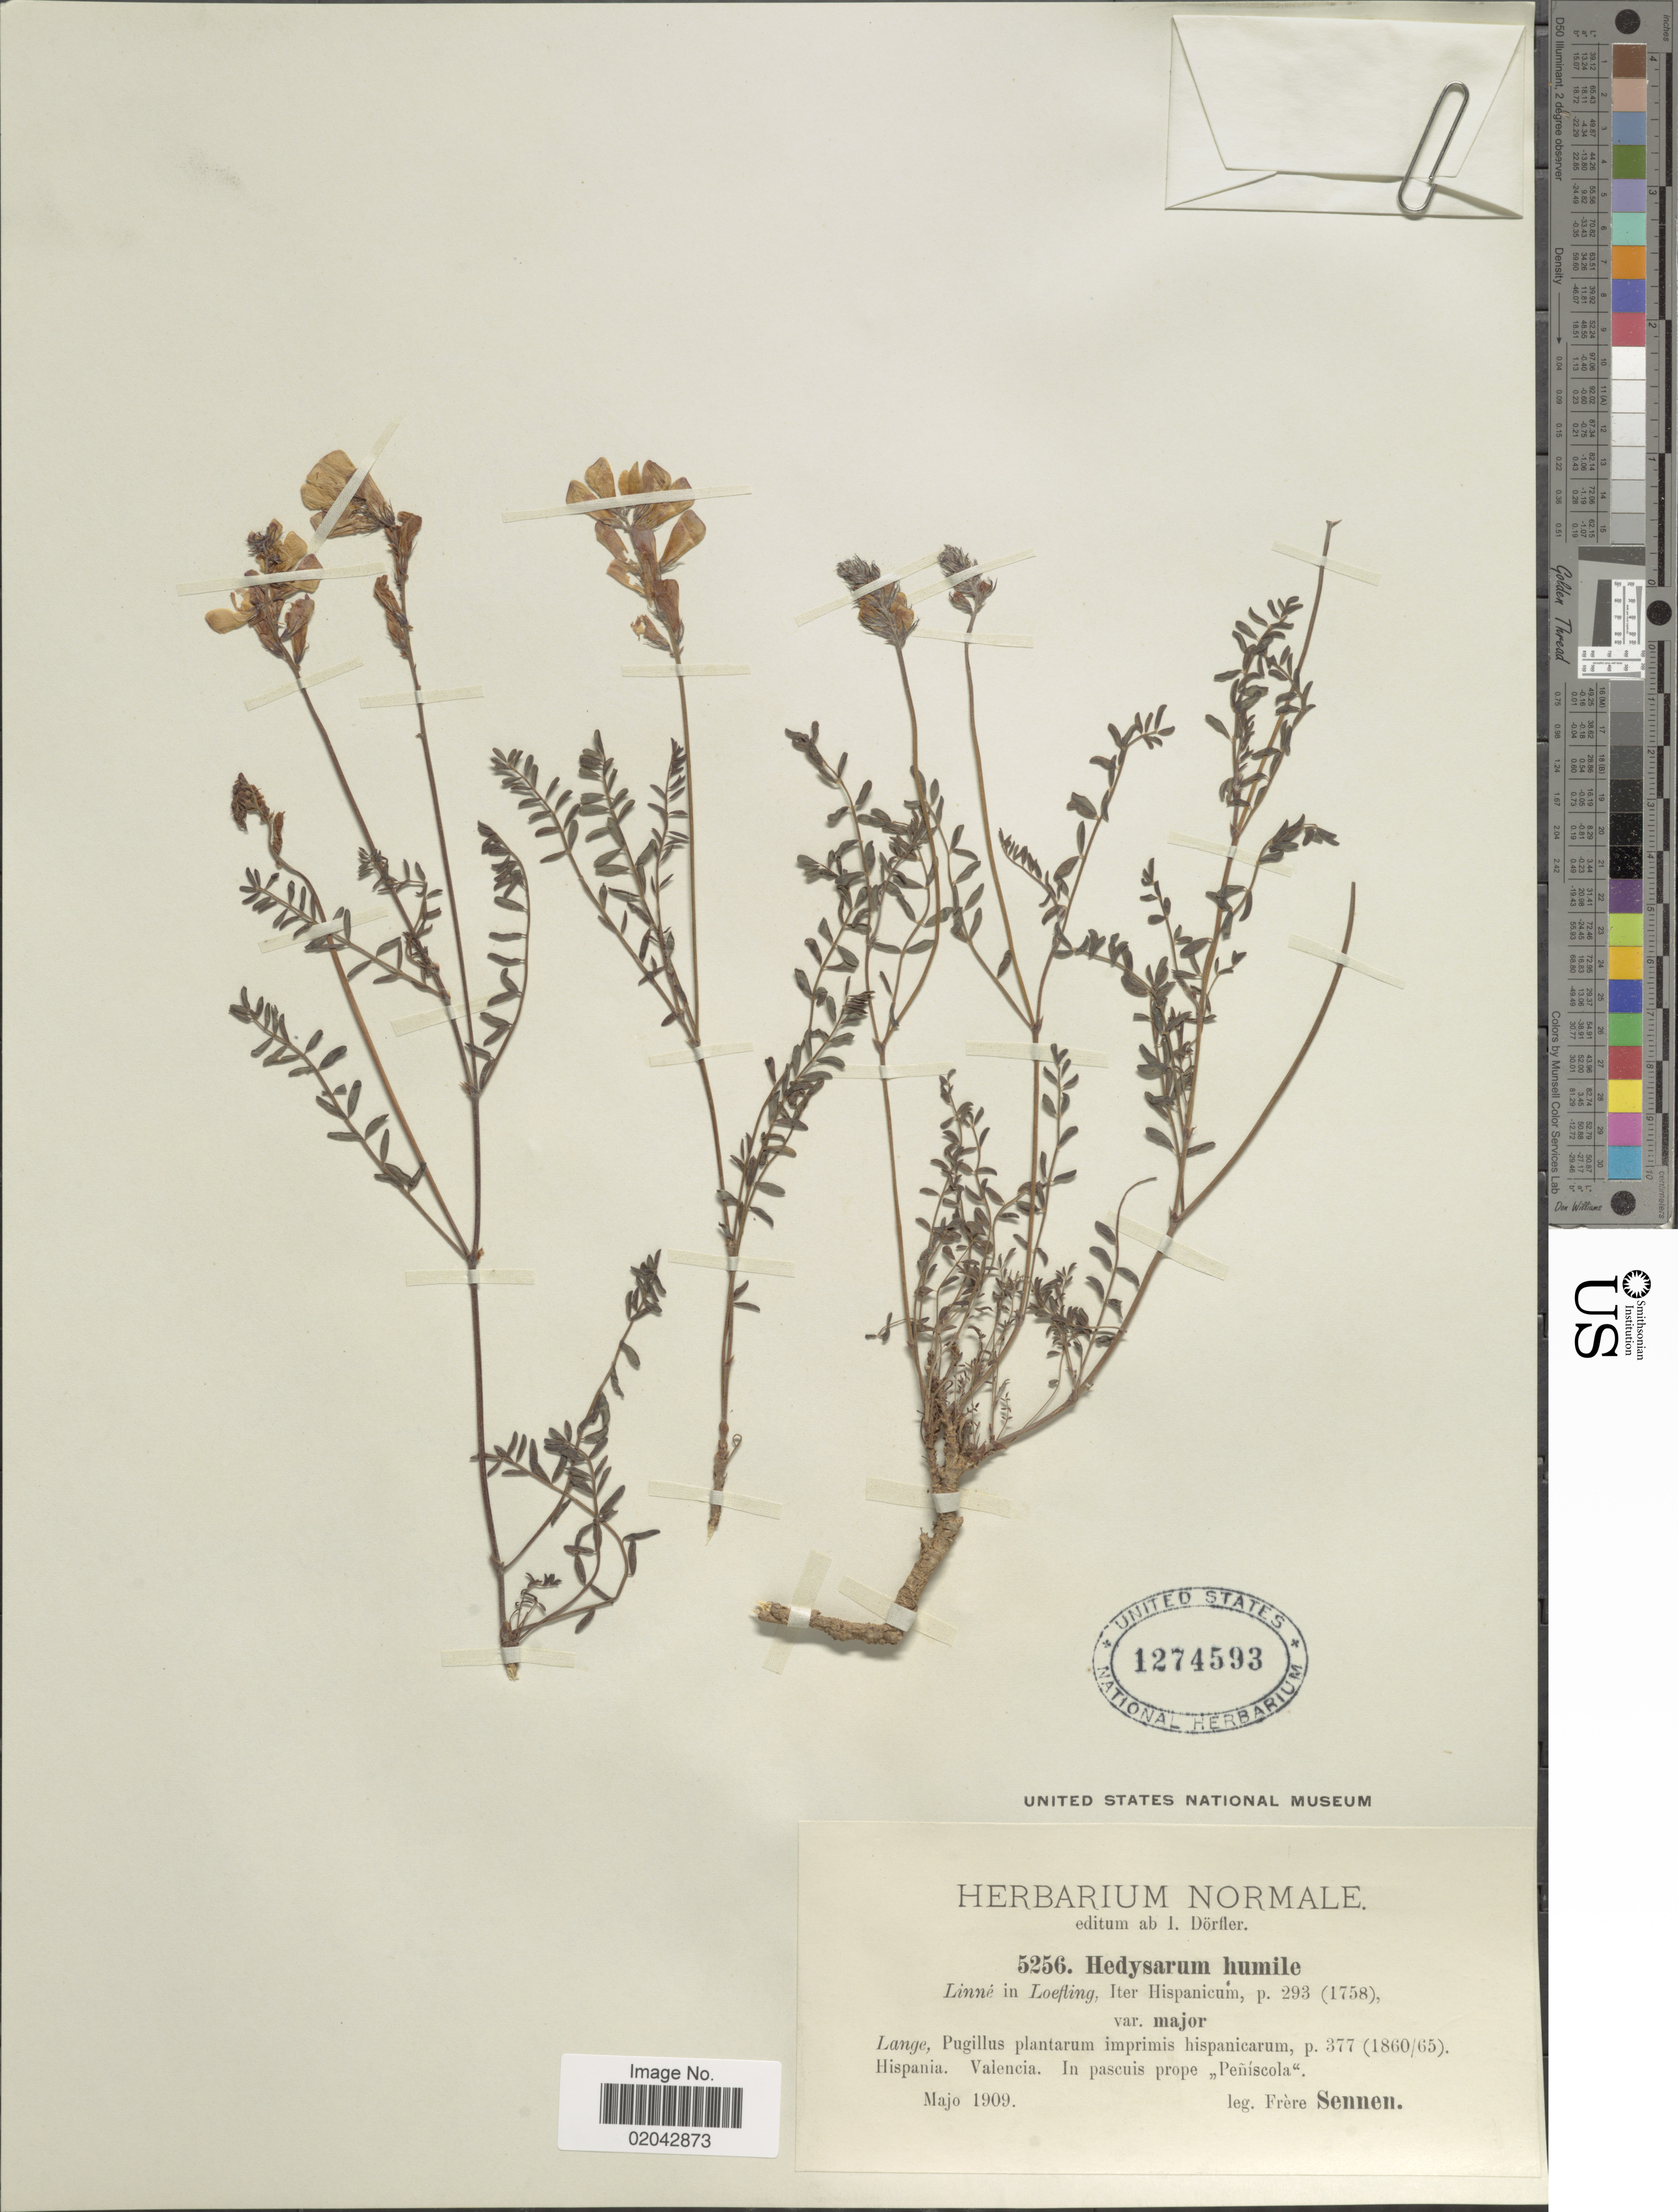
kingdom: Plantae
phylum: Tracheophyta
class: Magnoliopsida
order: Fabales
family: Fabaceae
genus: Hedysarum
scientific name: Hedysarum humile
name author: Loefl.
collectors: E. Sennen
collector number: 5256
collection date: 1909-05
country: Spain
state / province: Valenciana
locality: Ange, Pugillus plantarum imprimis hispanicarum, in pascuis prope Peninsula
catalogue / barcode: US 1274593